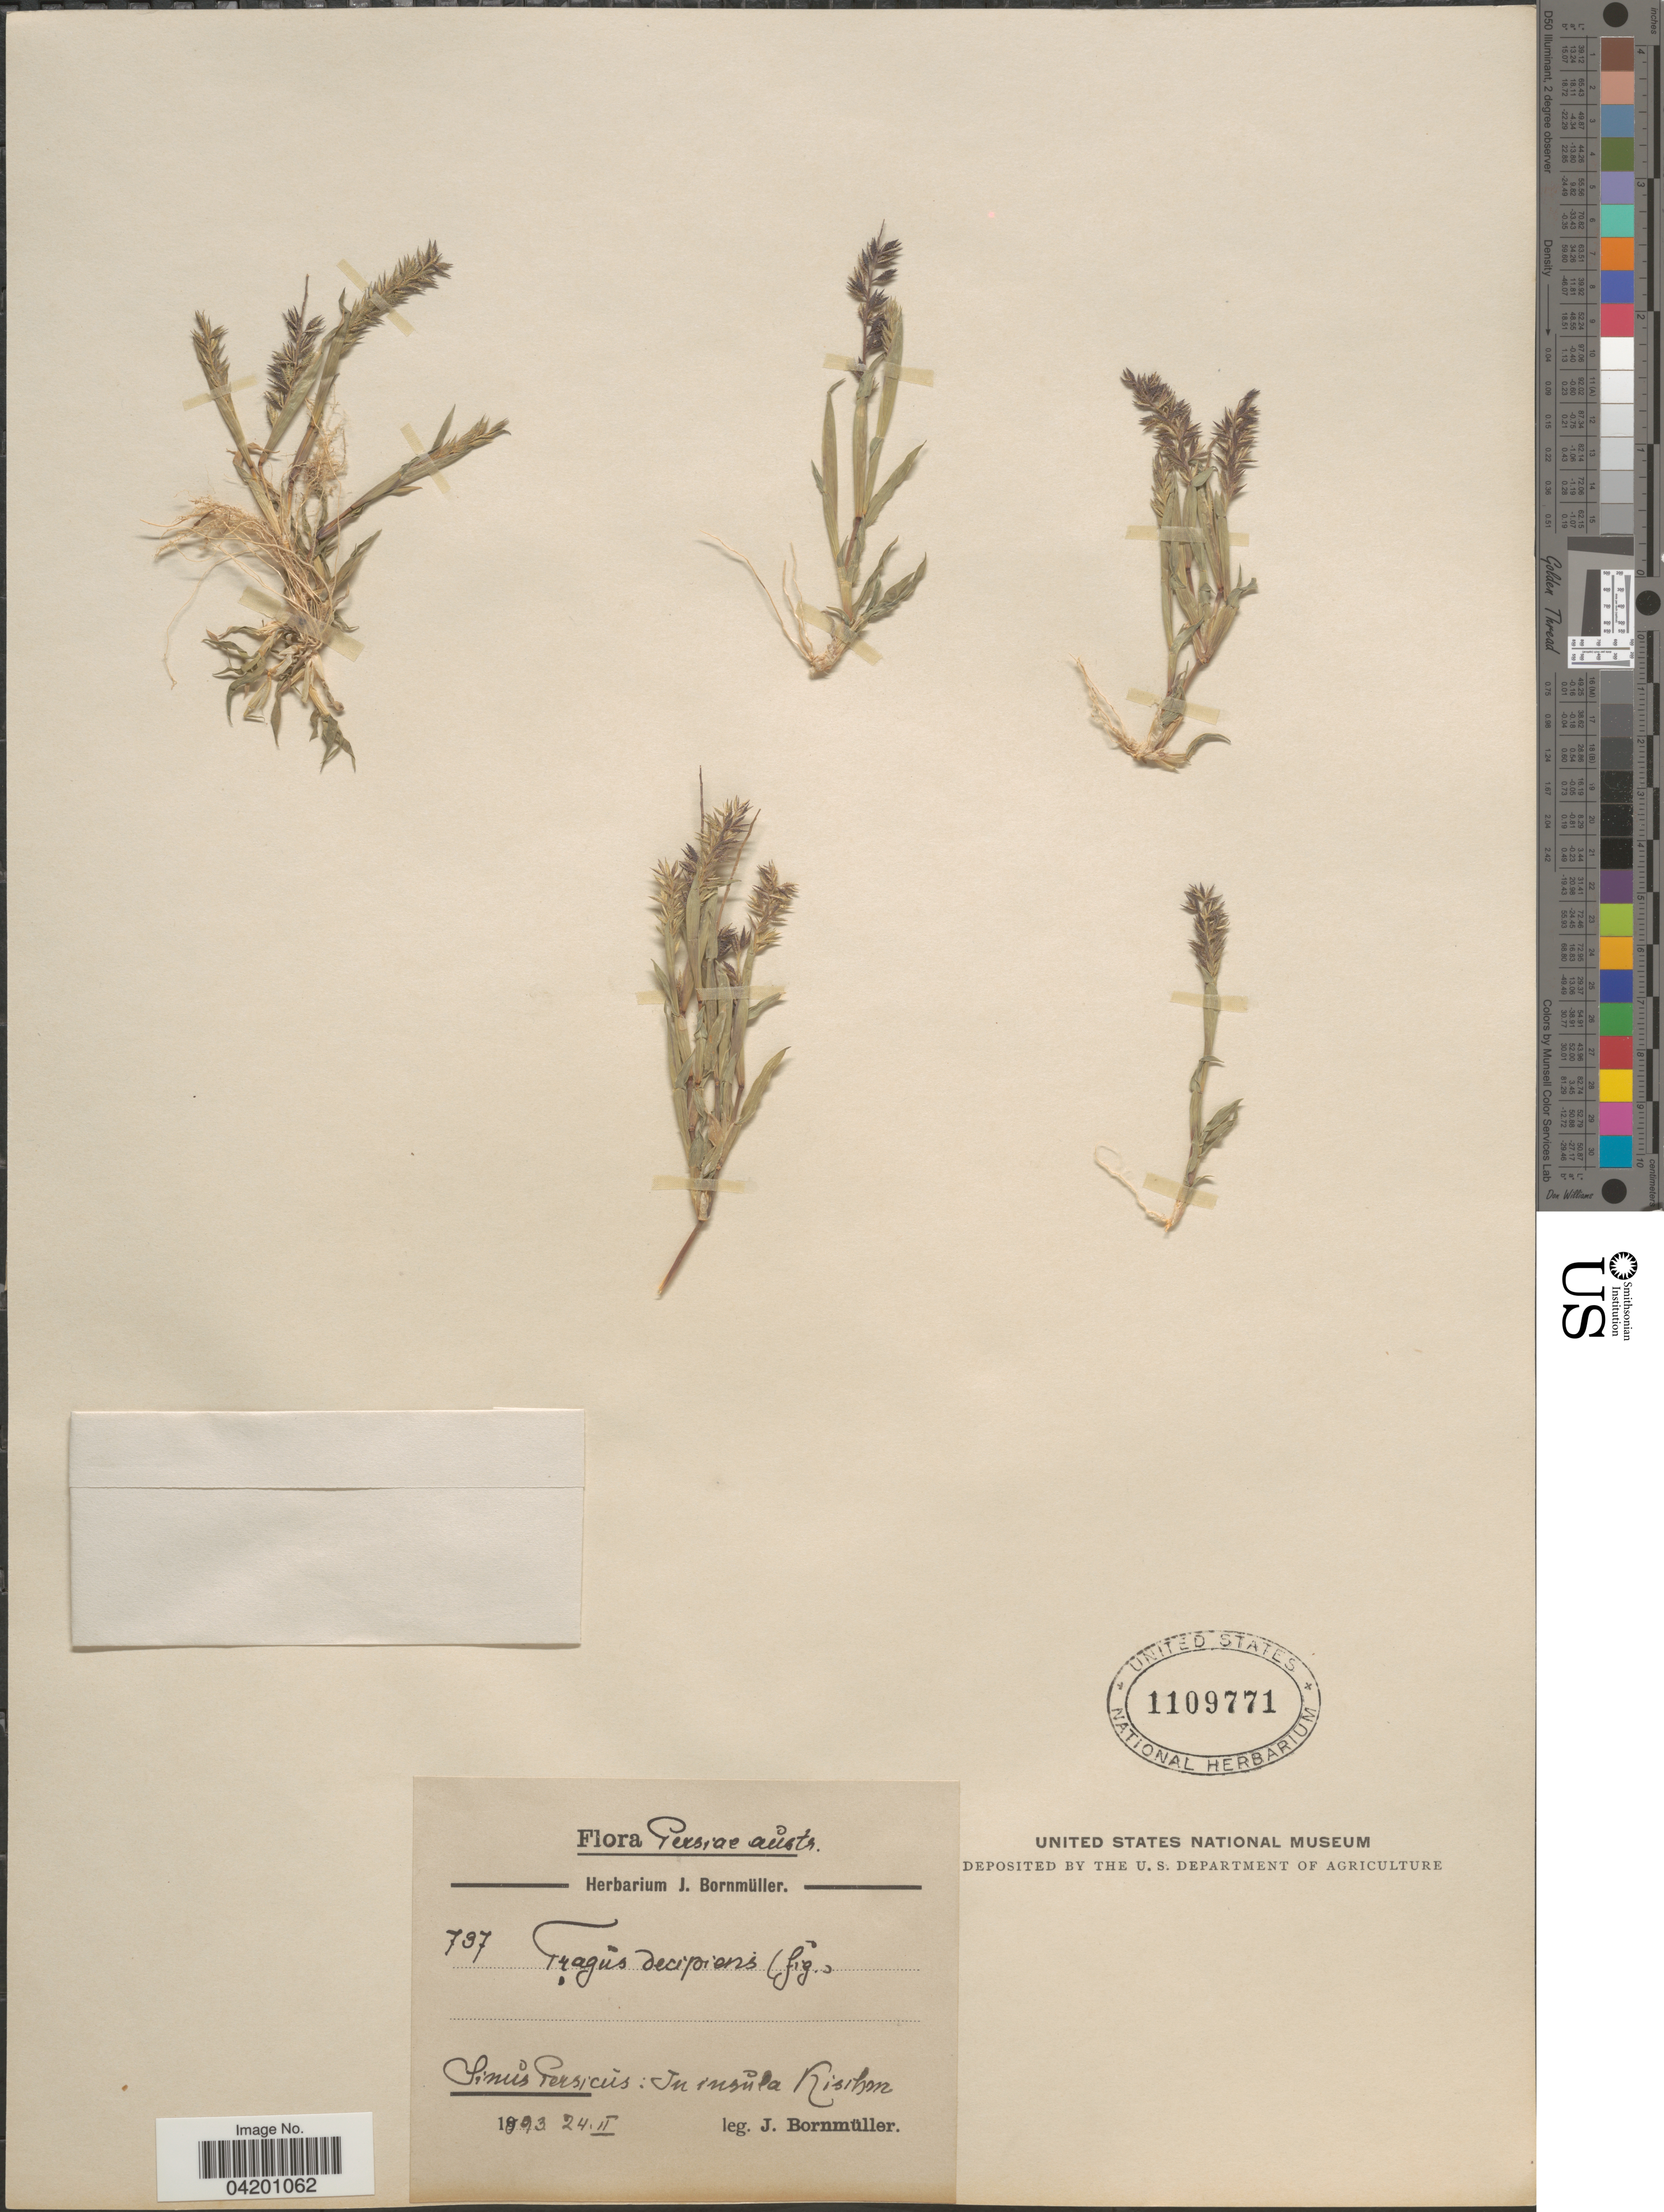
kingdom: Plantae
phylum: Tracheophyta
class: Liliopsida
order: Poales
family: Poaceae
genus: Tragus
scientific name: Tragus racemosus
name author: (L.) All.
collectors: J. Bornmüller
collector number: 737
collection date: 1893-02-24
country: Iran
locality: Persiae austr. Sinus Persicus: In insula Kischm.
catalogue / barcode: US 1109771